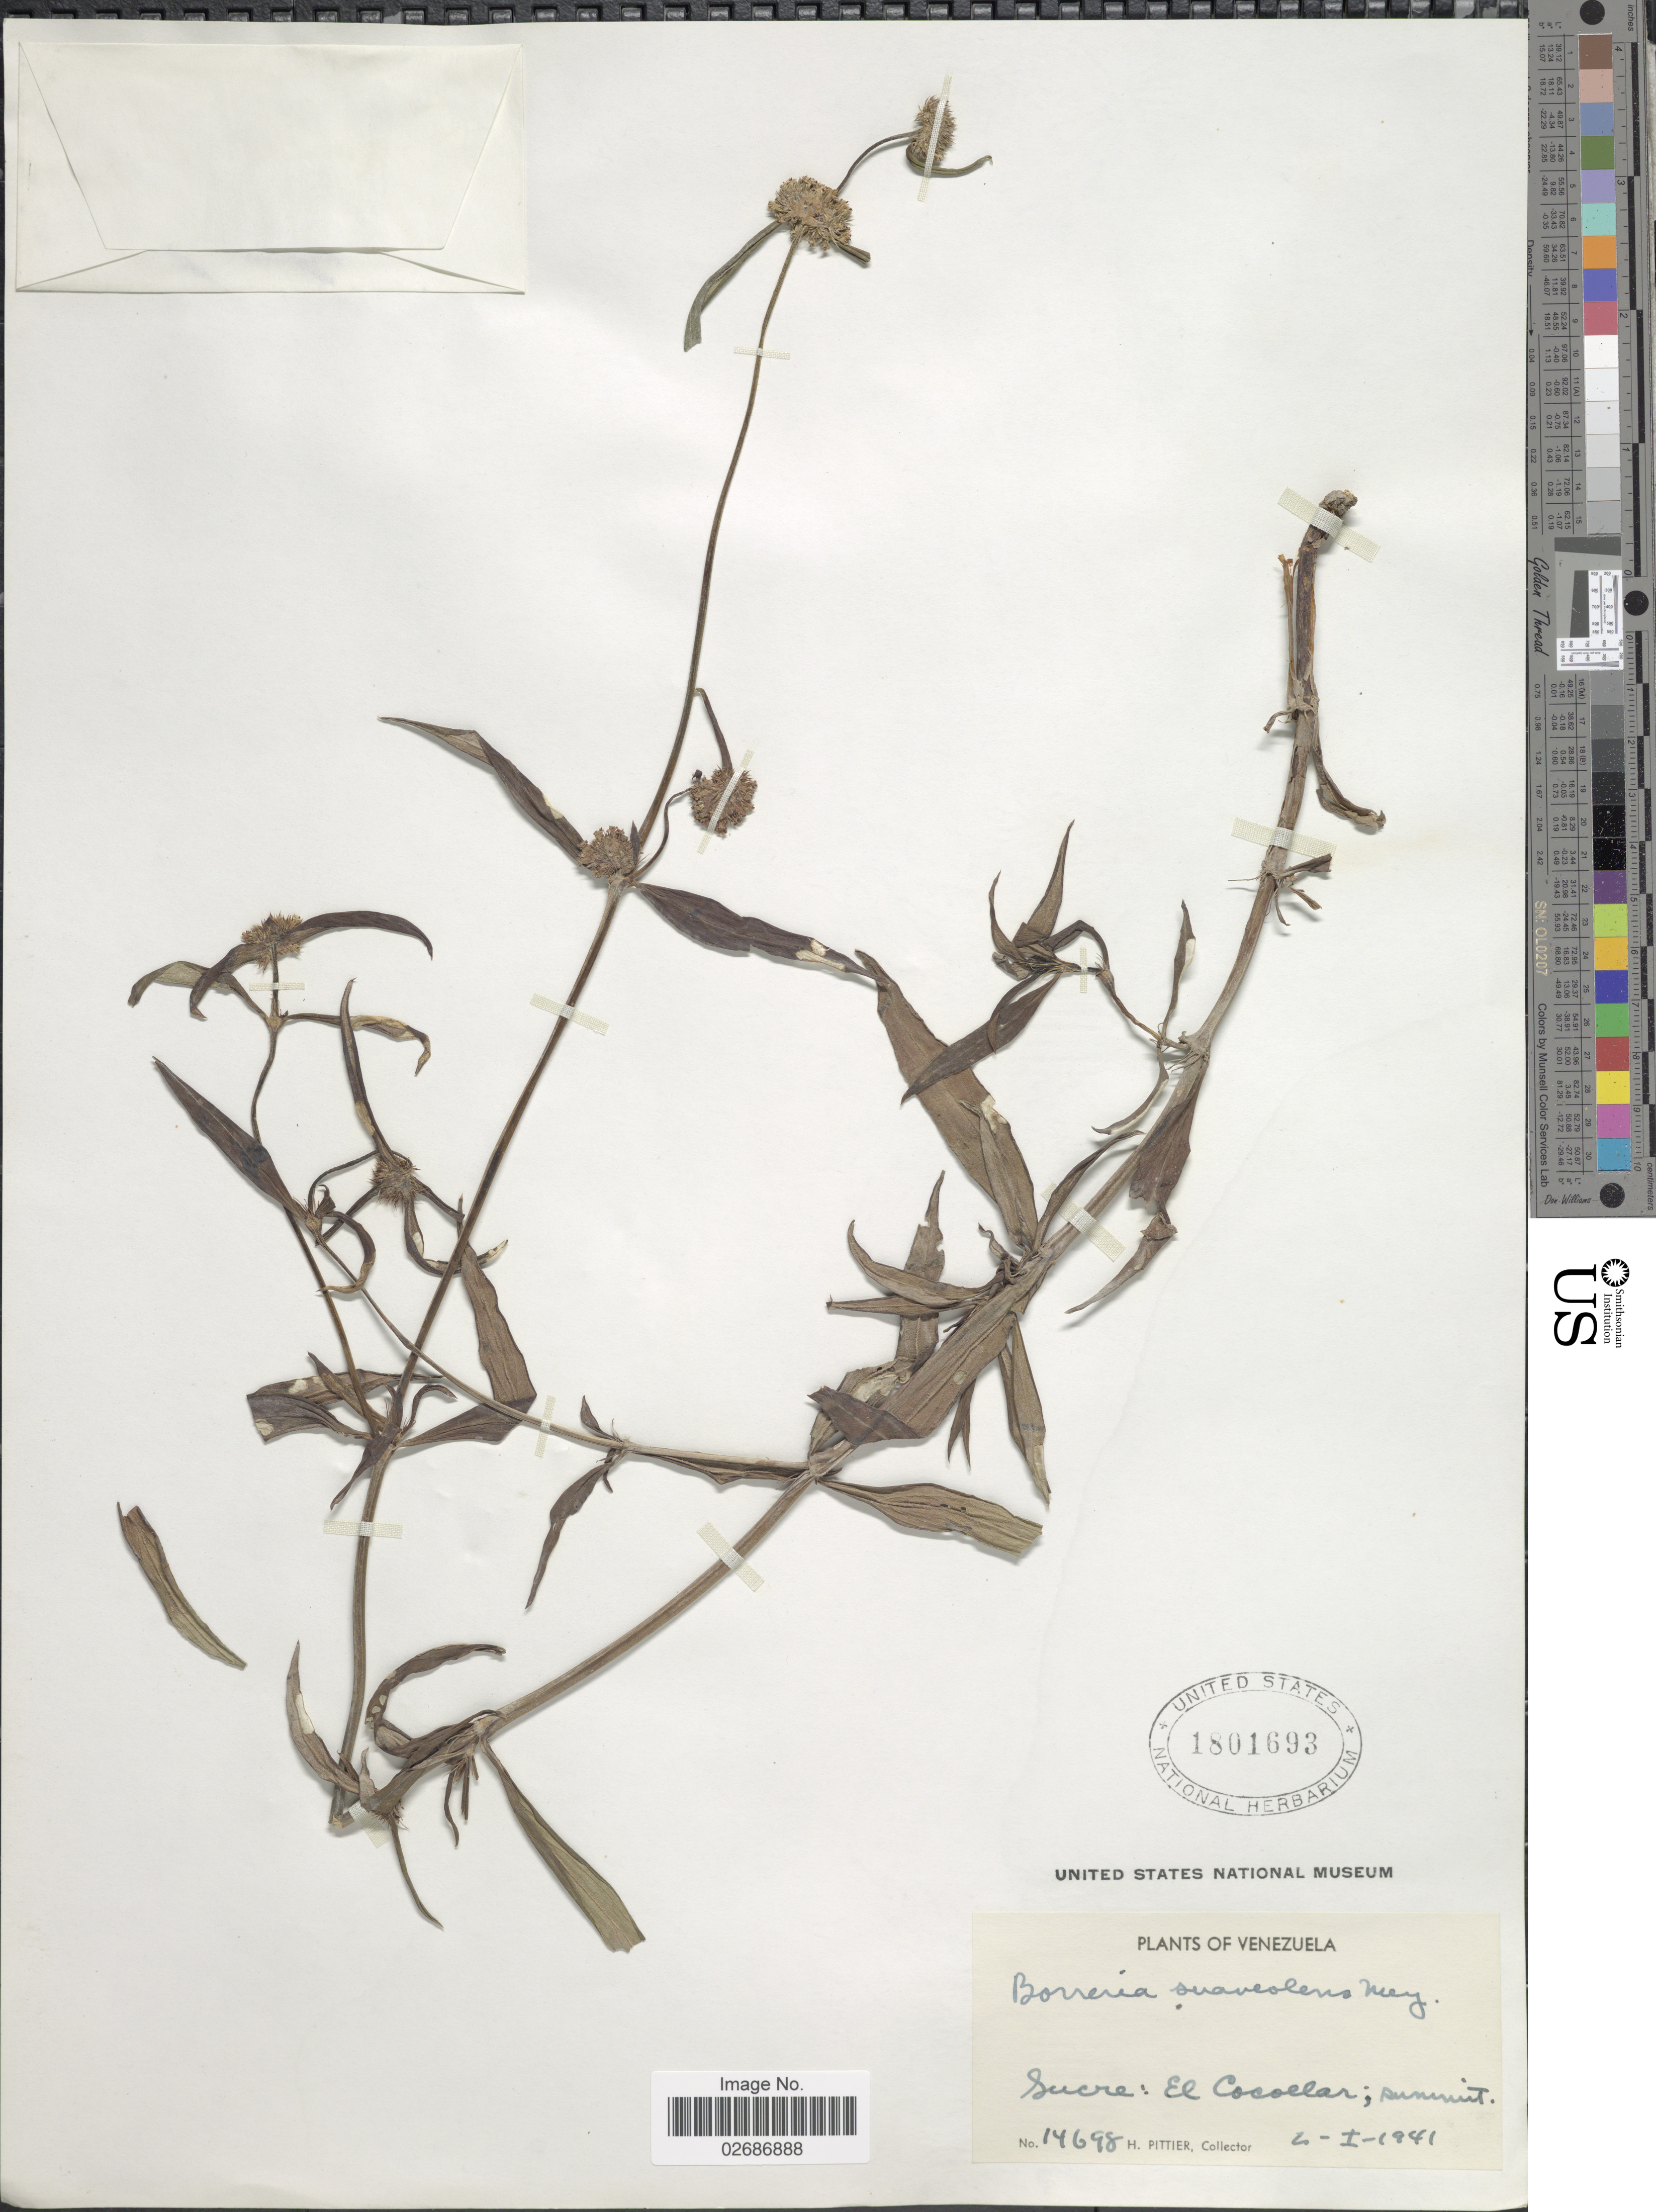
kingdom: Plantae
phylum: Tracheophyta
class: Magnoliopsida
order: Gentianales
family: Rubiaceae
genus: Borreria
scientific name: Borreria suaveolens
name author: G. Mey.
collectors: H. F. Pittier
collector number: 14698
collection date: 1941-01-02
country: Venezuela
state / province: Sucre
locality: El Cocollar; summit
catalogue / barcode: US 1801693